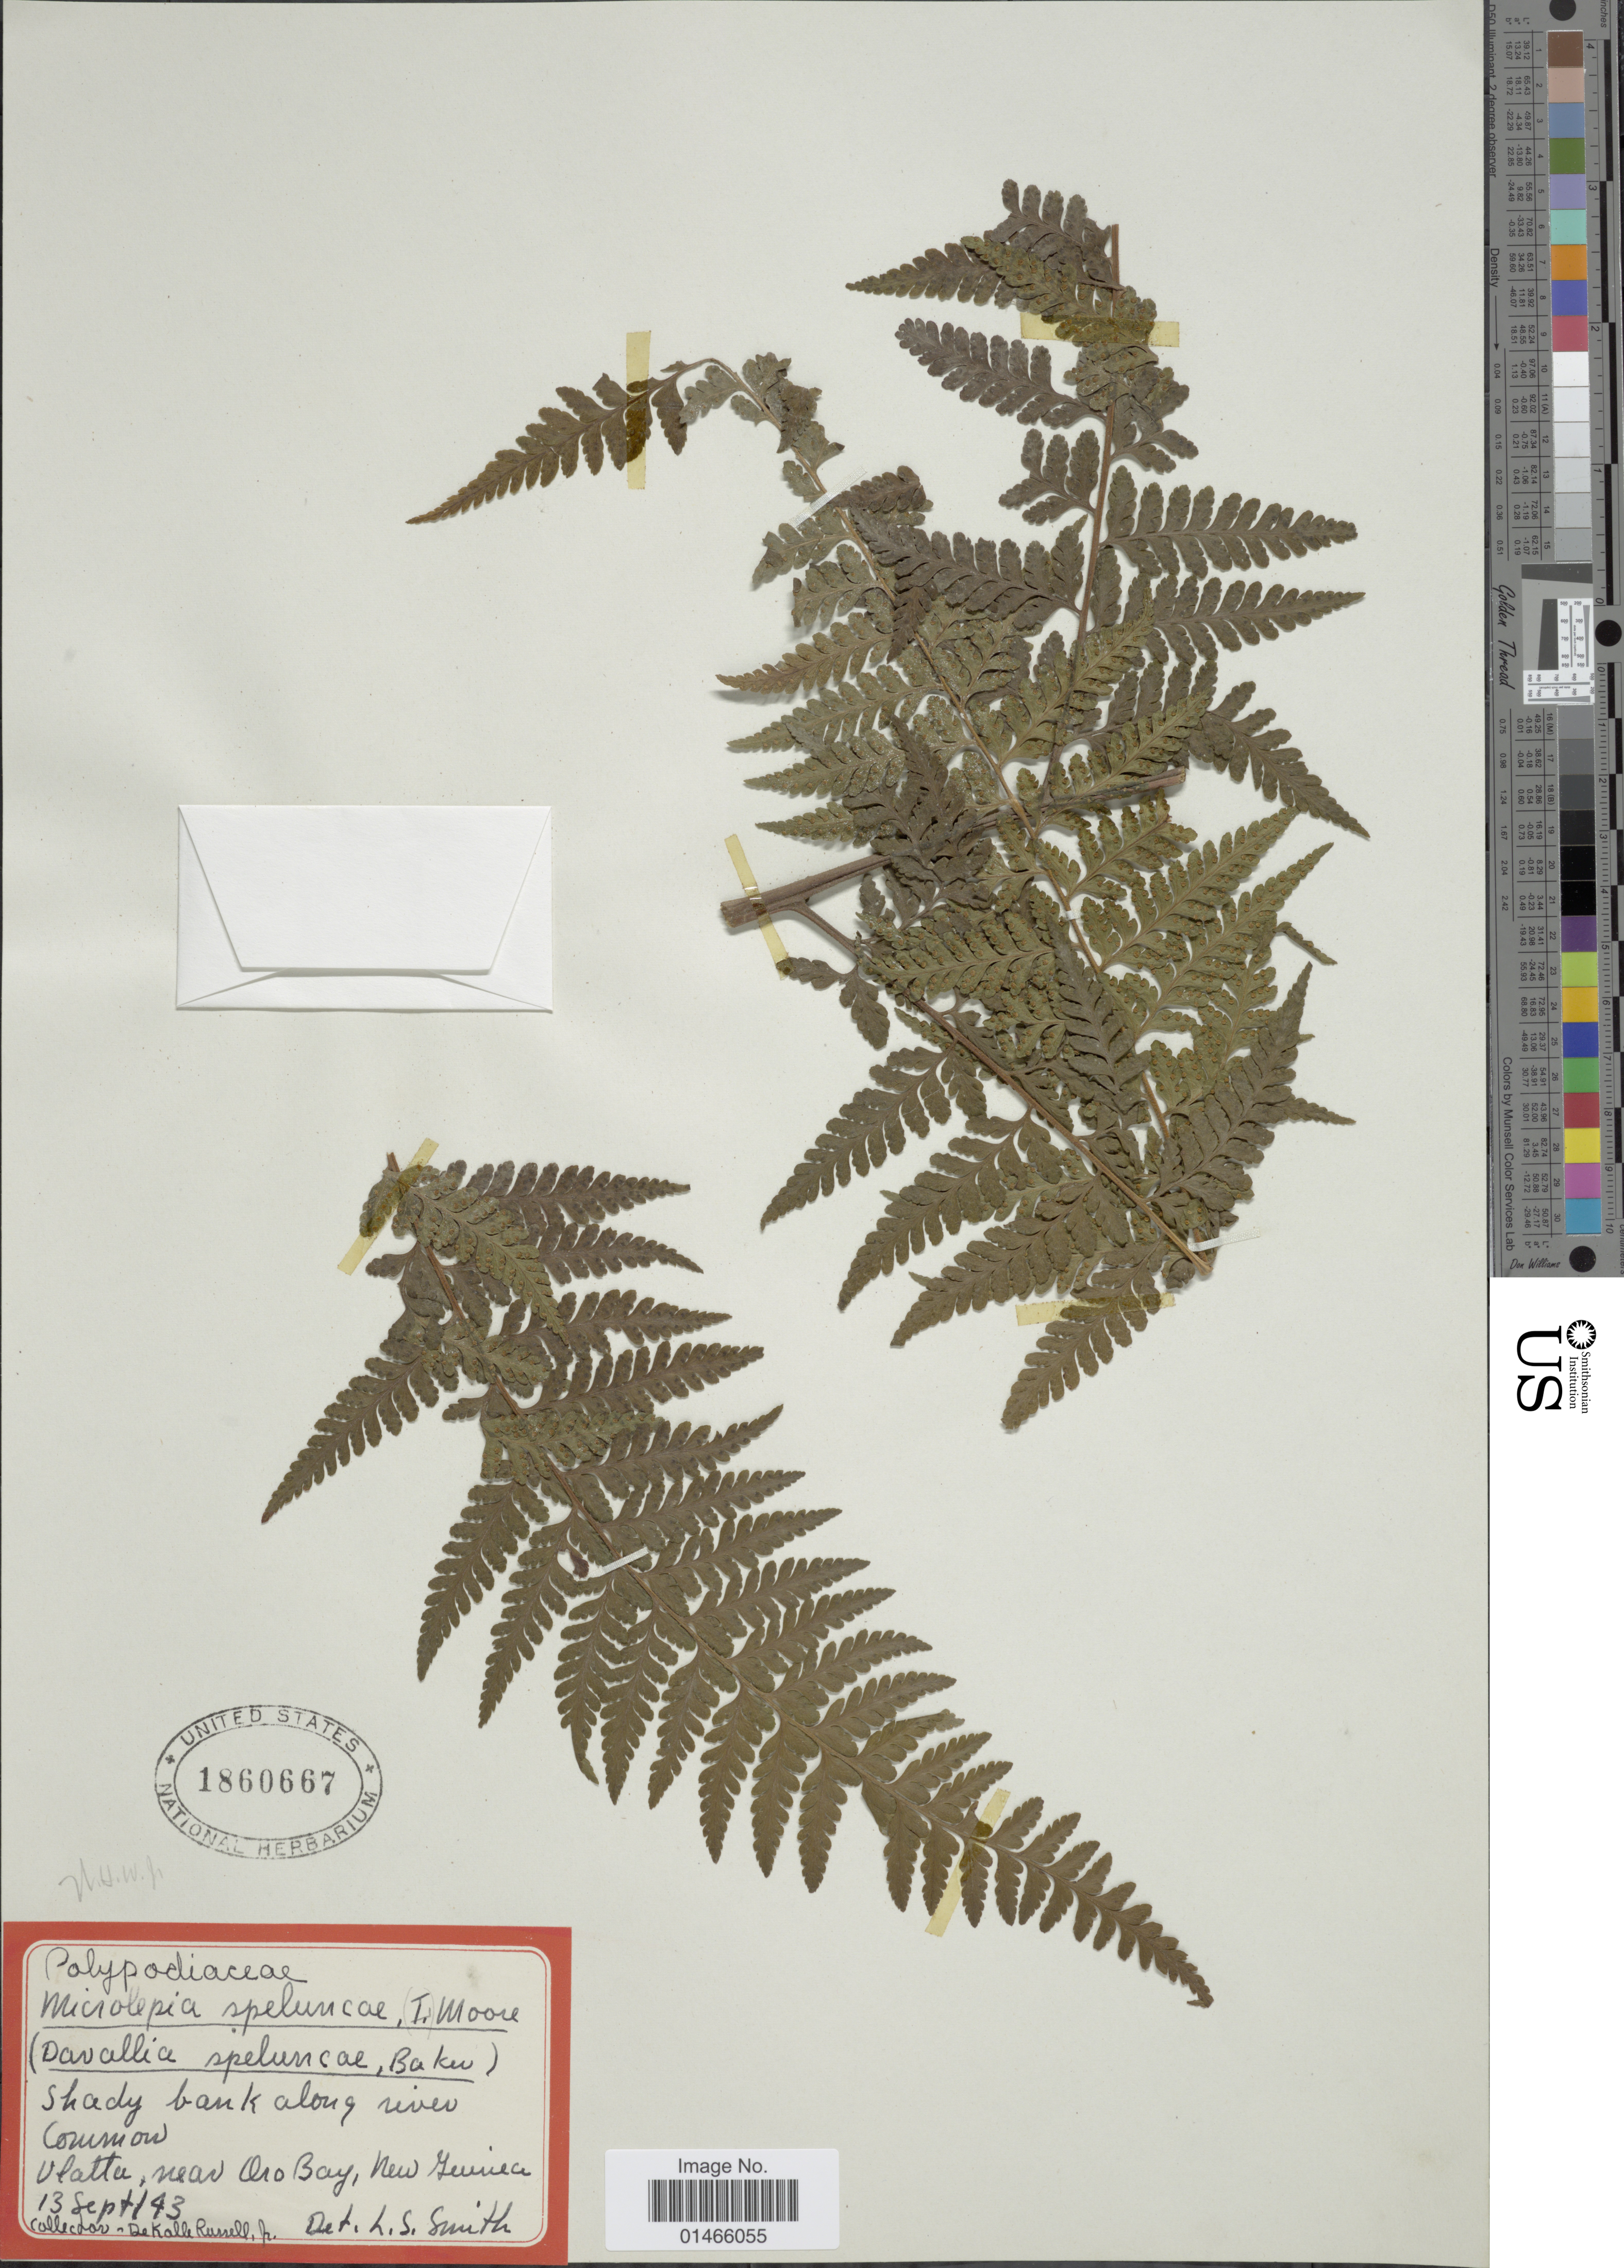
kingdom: Plantae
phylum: Tracheophyta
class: Polypodiopsida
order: Polypodiales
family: Dennstaedtiaceae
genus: Microlepia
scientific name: Microlepia pilosiuscula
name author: (Sm.) C.V. Morton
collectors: D. K. Russell Jr.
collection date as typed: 143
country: Papua New Guinea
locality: Ulatter, near Oro Bay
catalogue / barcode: US 1860667